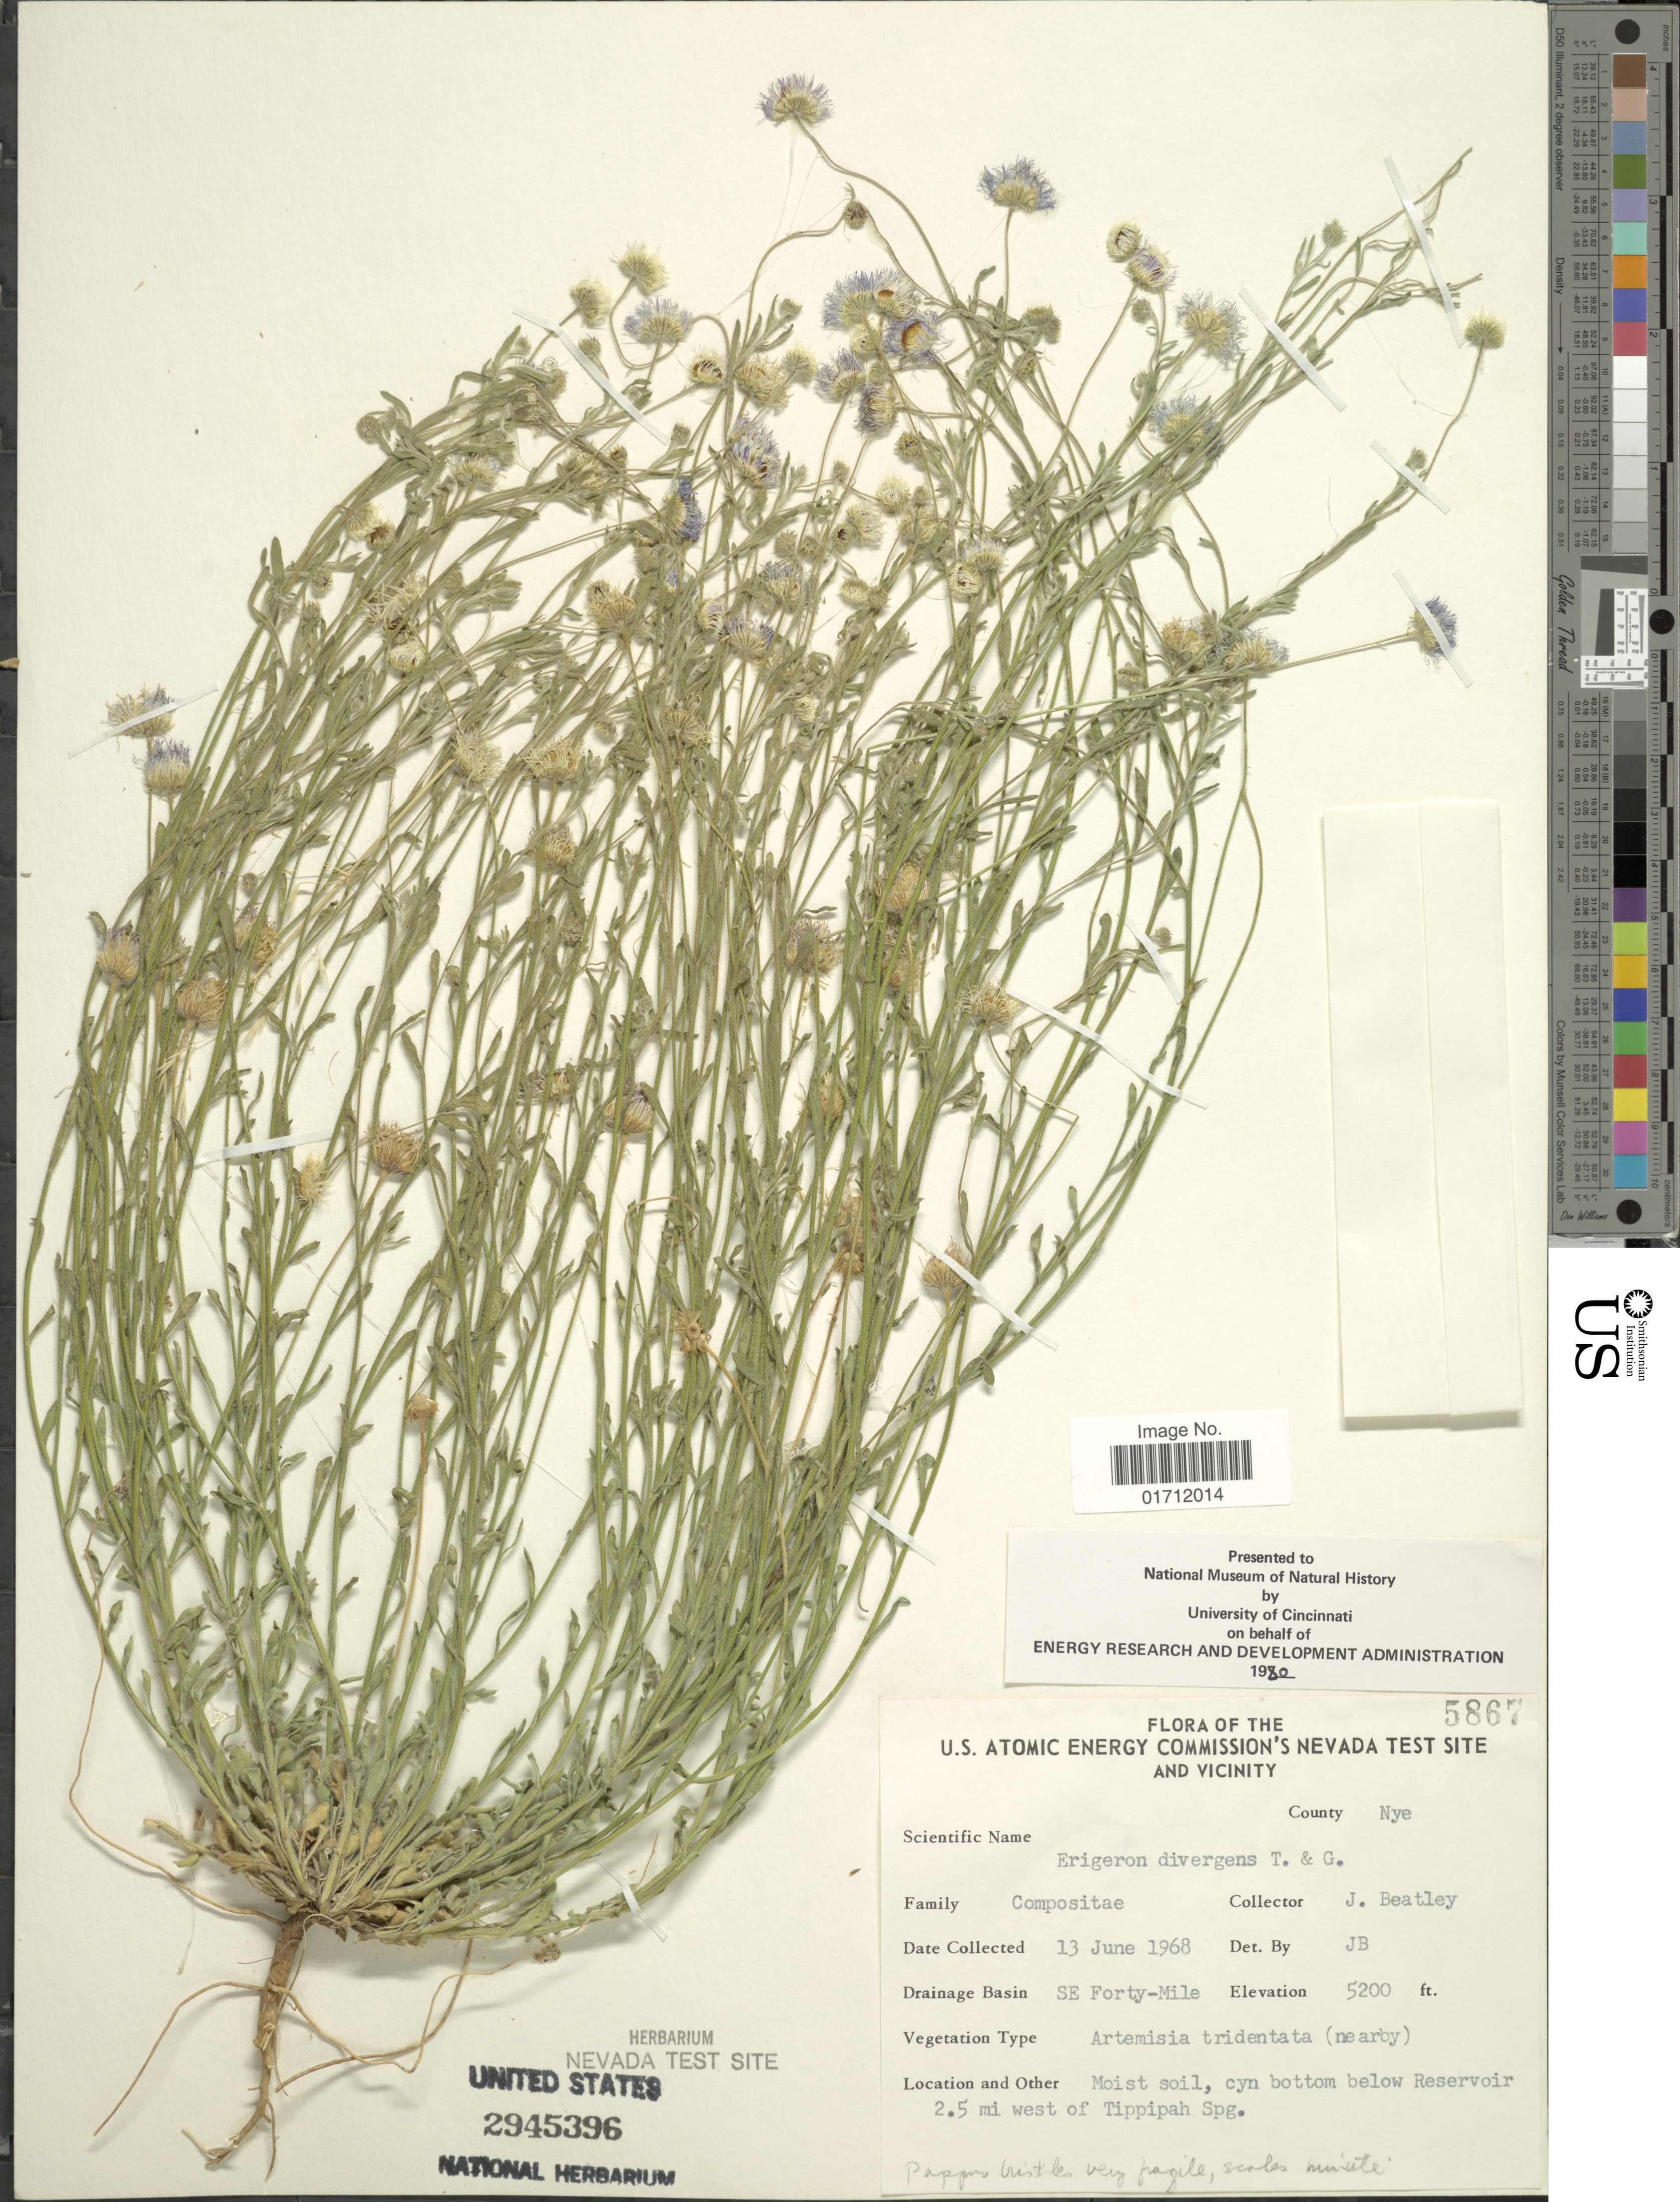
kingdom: Plantae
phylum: Tracheophyta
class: Magnoliopsida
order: Asterales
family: Asteraceae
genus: Erigeron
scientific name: Erigeron divergens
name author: Torr. & A. Gray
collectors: J. C. Beatley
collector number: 5867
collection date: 1968-06-13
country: United States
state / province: Nevada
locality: The U.S. Atomic Energy Commission's Nevada Test Site and Vicinity, County: Nye, Drainage Basin: SE Forty-Mile, 2.5 mi west of Tippipah Spg.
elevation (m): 1585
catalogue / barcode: US 2945396